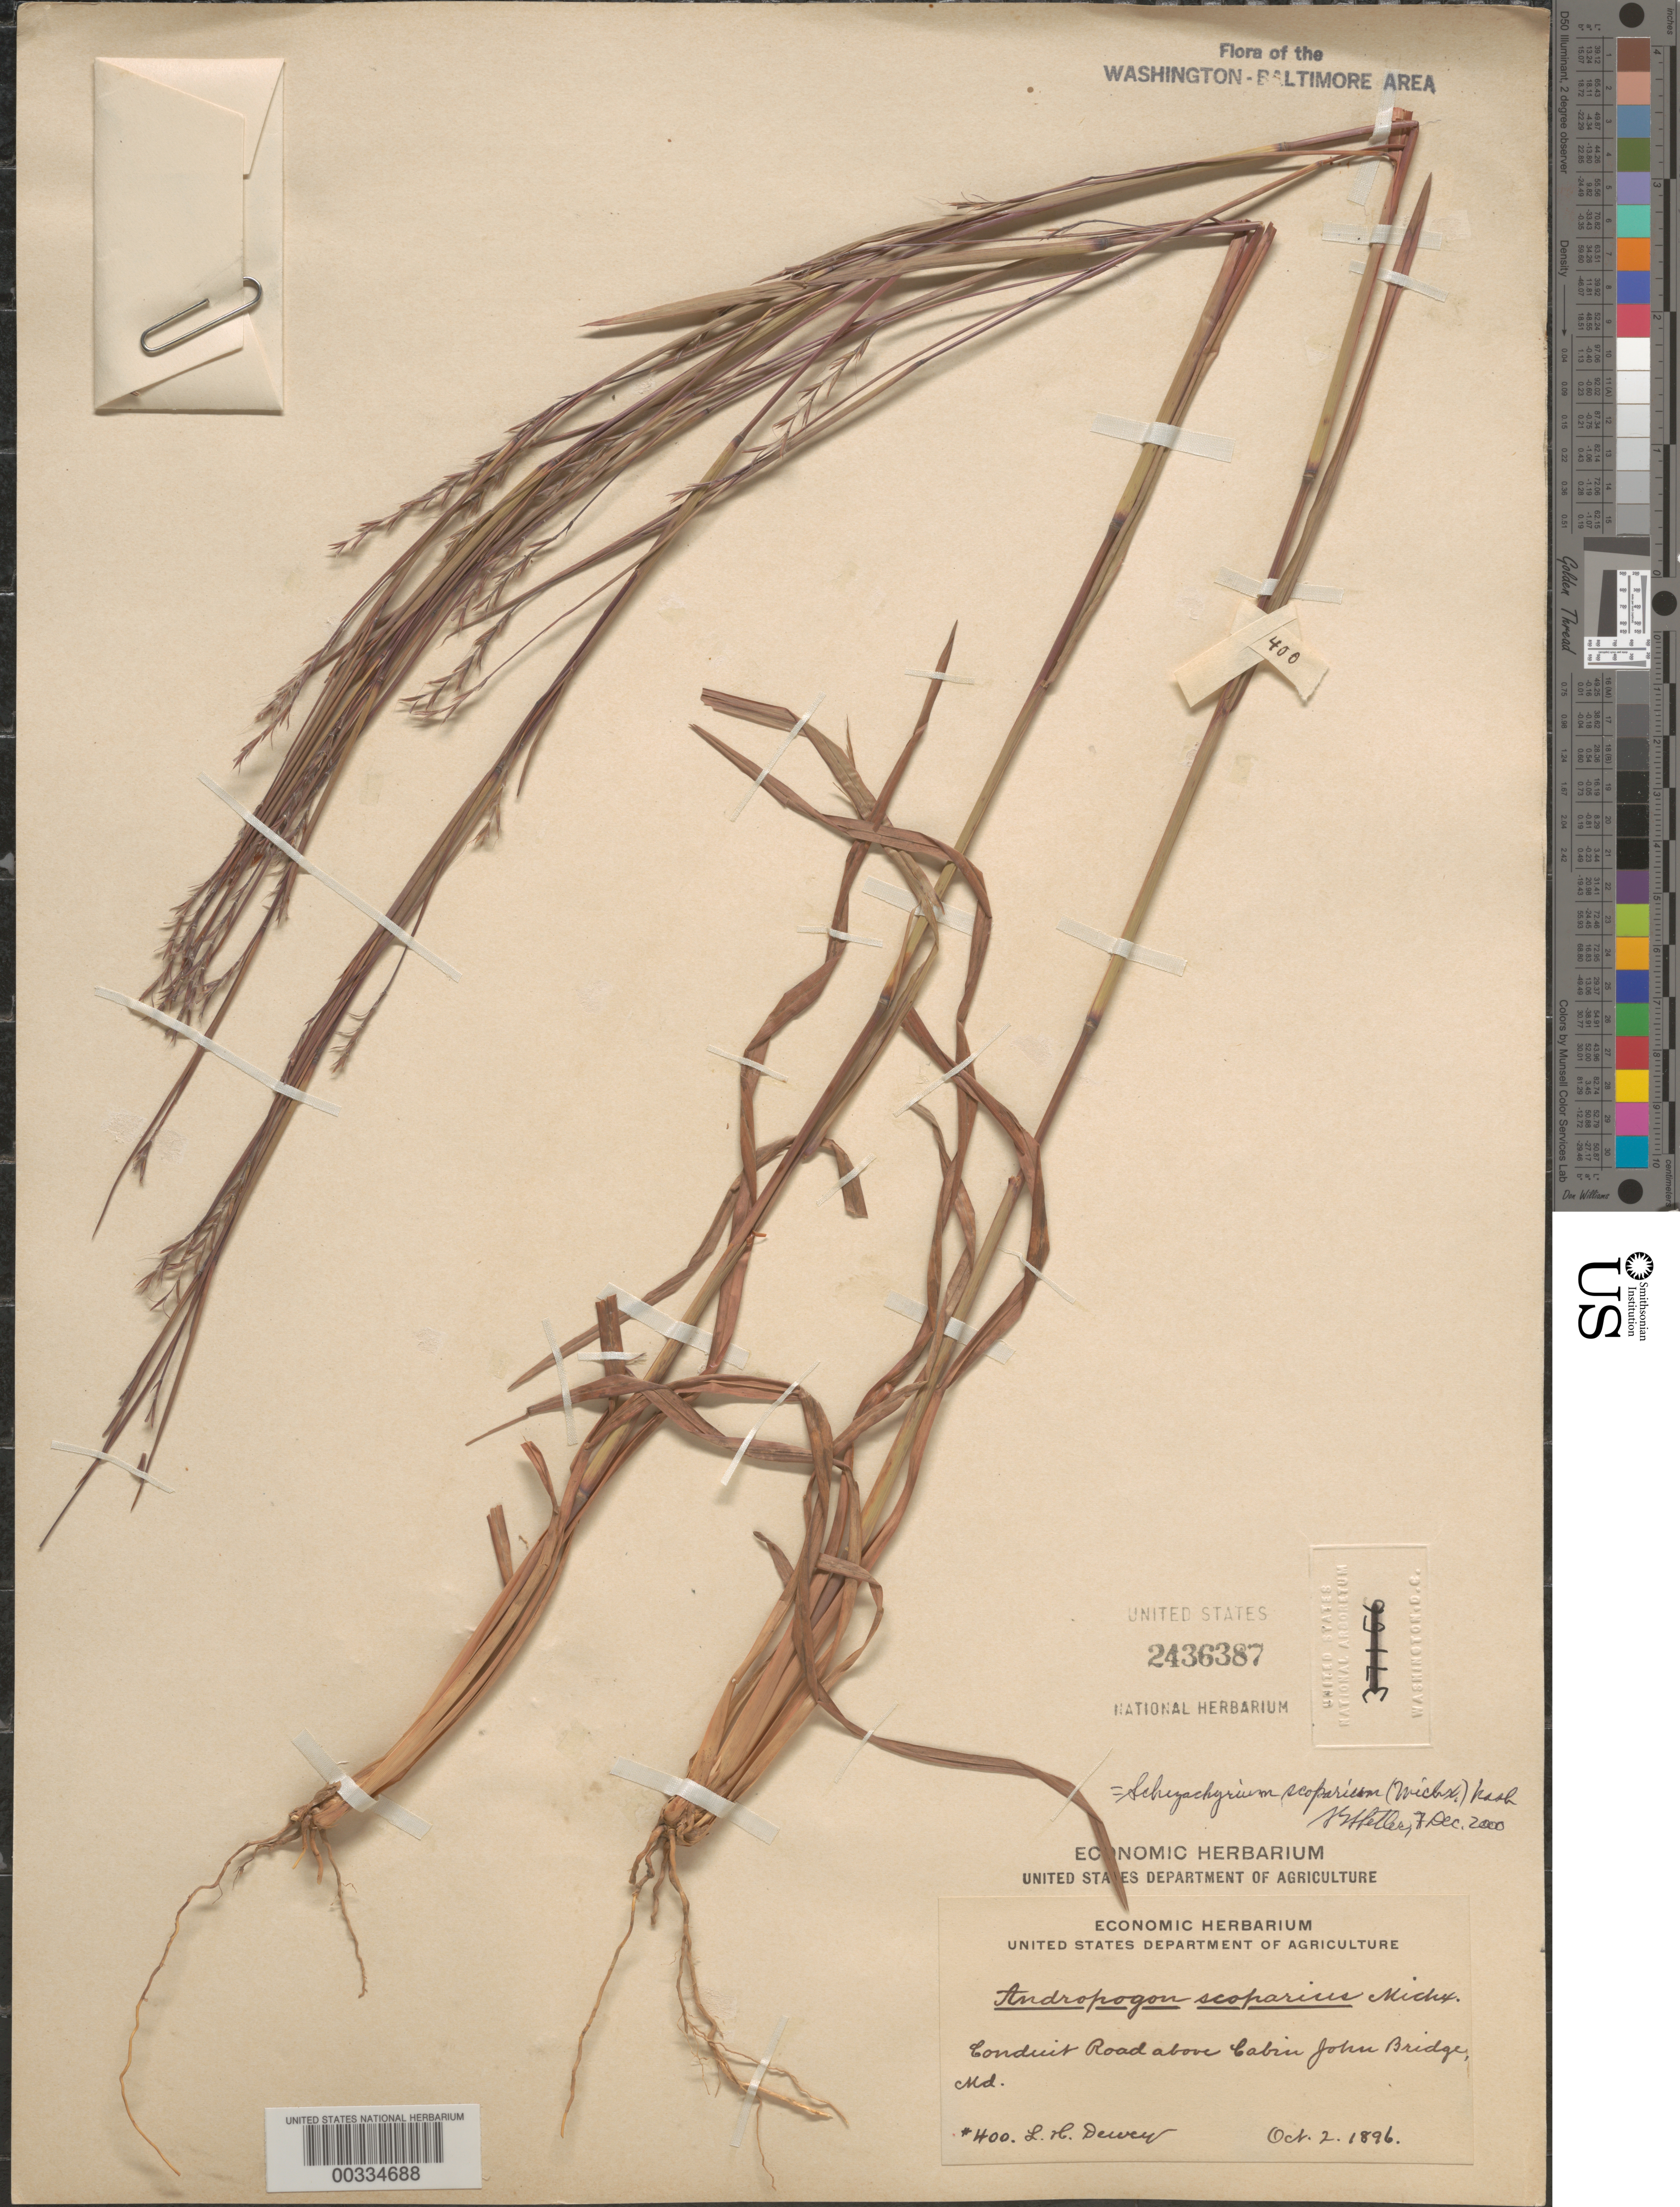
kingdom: Plantae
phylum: Tracheophyta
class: Liliopsida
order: Poales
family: Poaceae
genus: Schizachyrium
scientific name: Schizachyrium scoparium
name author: (Michx.) Nash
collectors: L. H. Dewey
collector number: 400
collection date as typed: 02 Oct 1896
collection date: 1896-10-02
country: United States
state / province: Maryland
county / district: Montgomery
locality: Conduit Road above Cabin John Bridge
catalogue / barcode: US 2436387